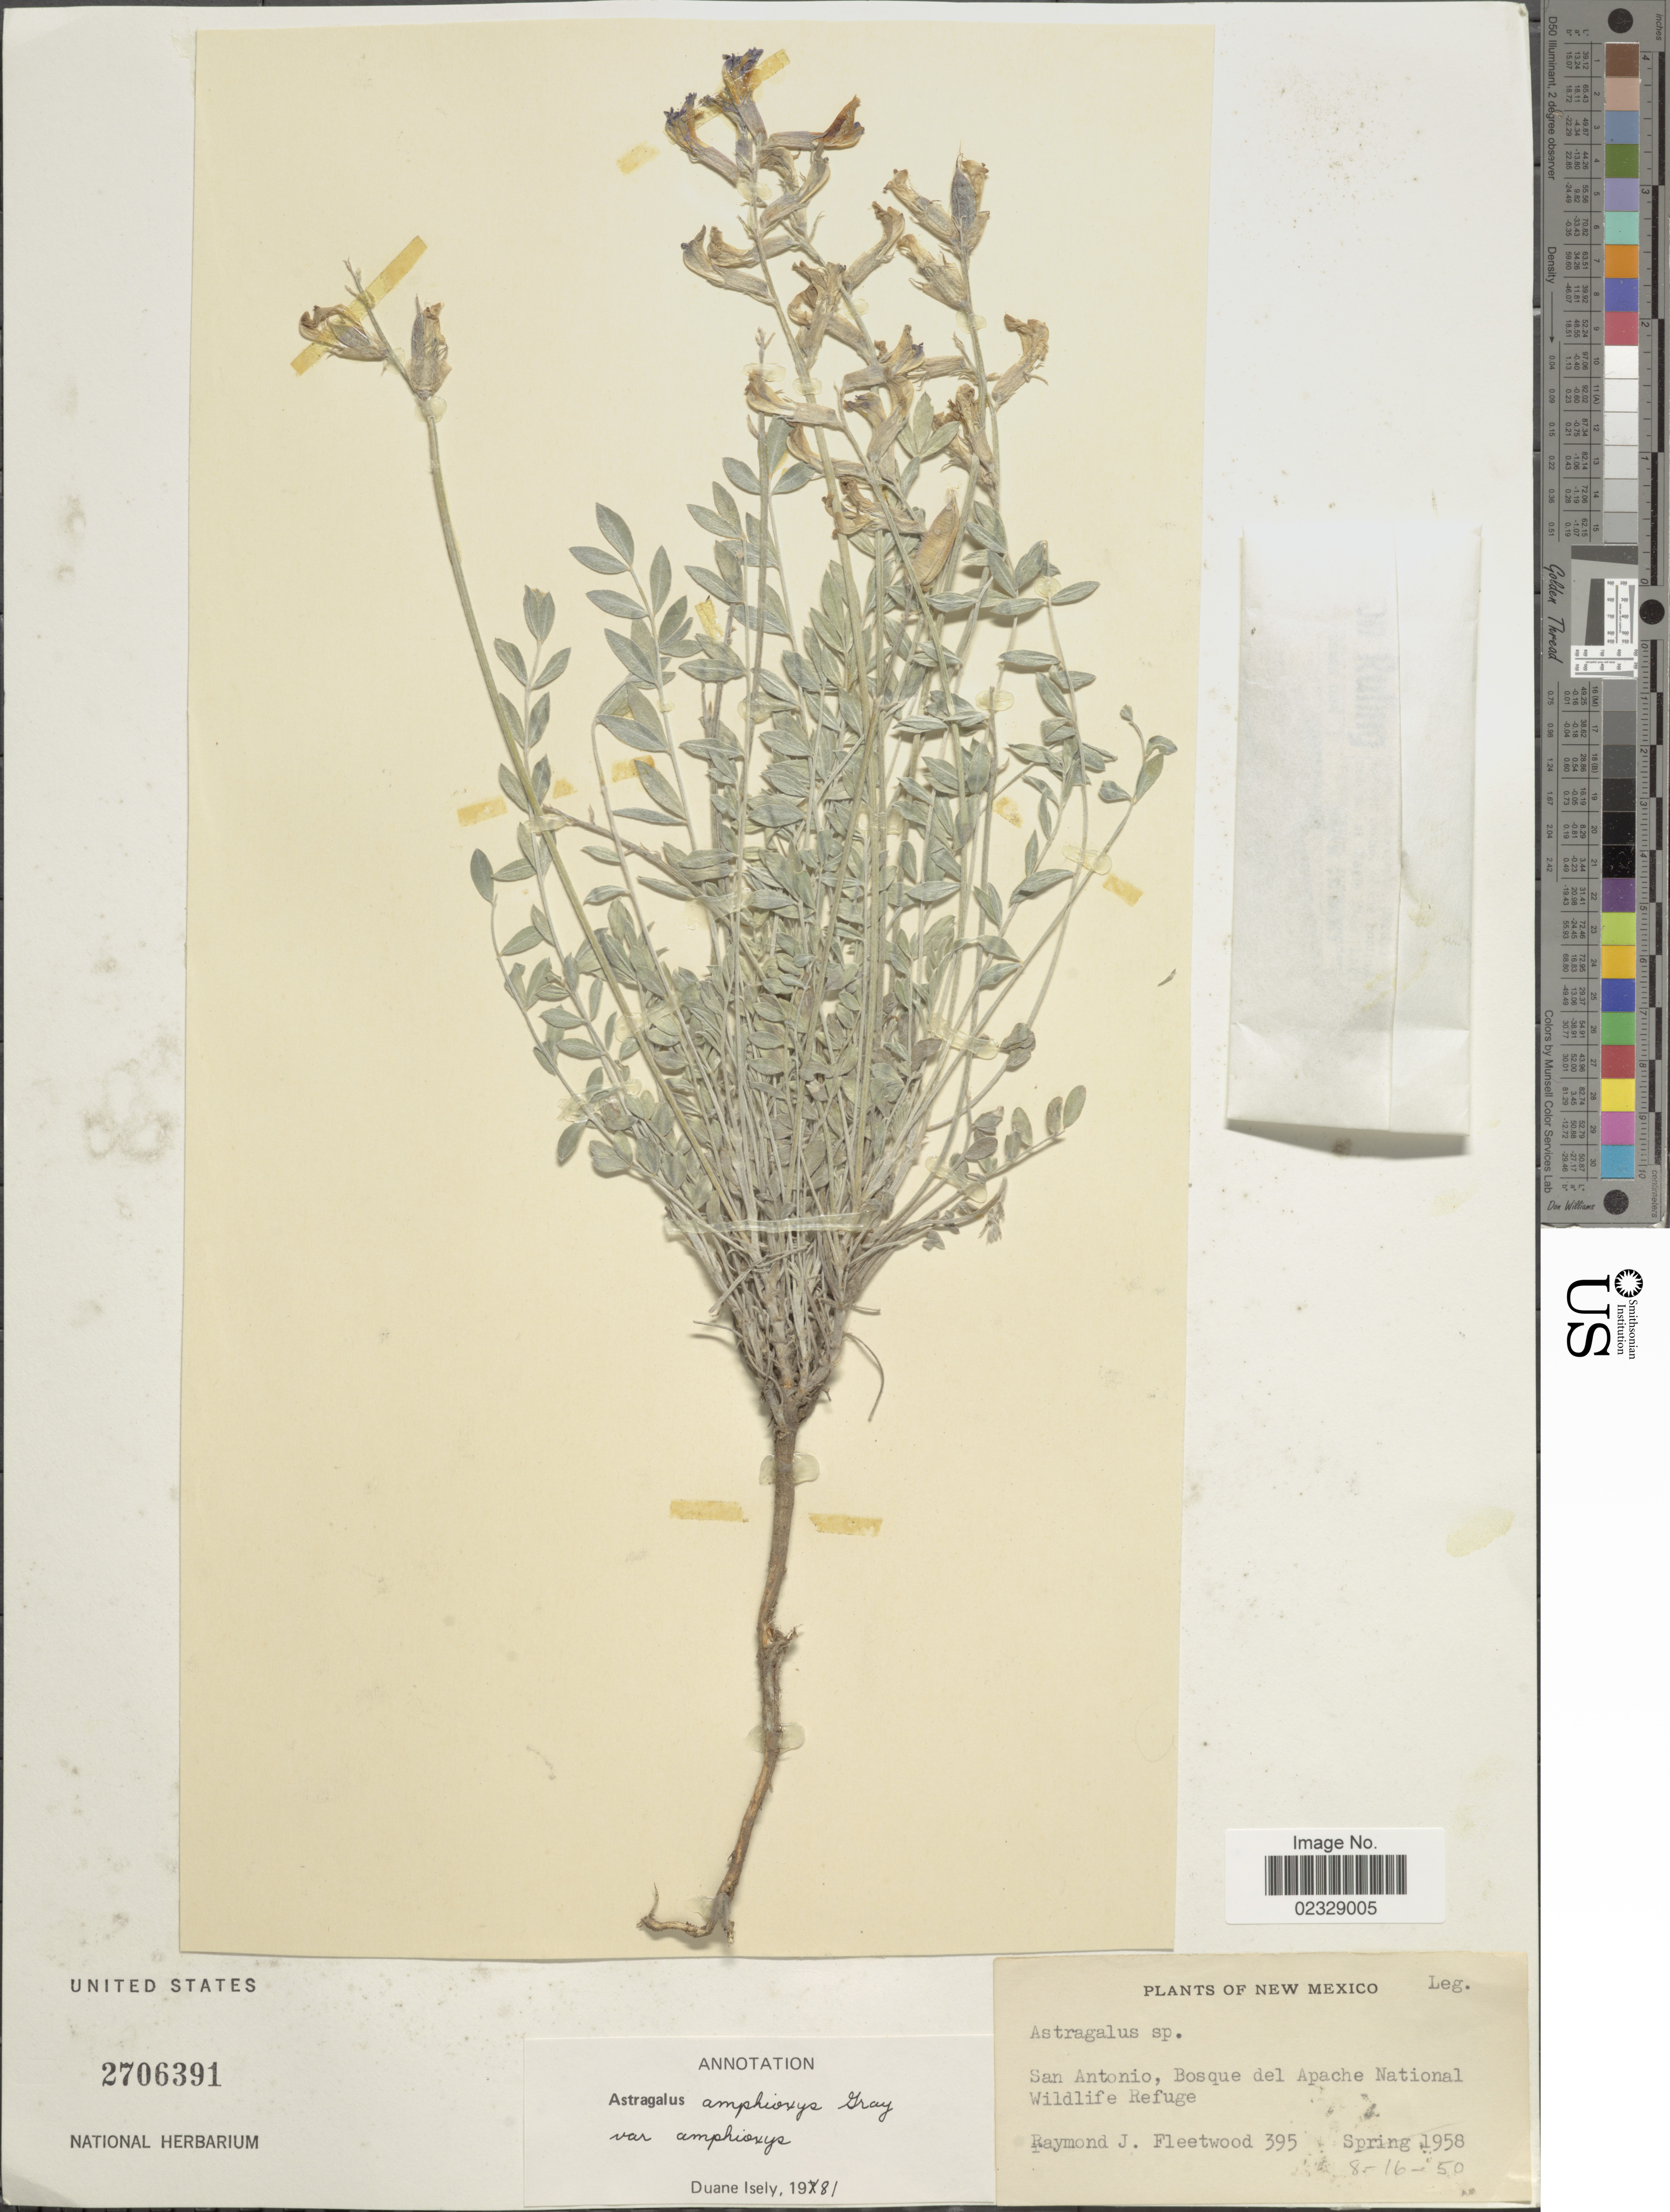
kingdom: Plantae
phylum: Tracheophyta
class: Magnoliopsida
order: Fabales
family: Fabaceae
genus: Astragalus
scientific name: Astragalus amphioxys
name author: A. Gray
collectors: R. J. Fleetwood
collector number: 395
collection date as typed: Transcribed d/m/y: 16/8/50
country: United States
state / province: New Mexico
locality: San Antonio, Bosque del Apache National Wildlife Refuge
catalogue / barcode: US 2706391